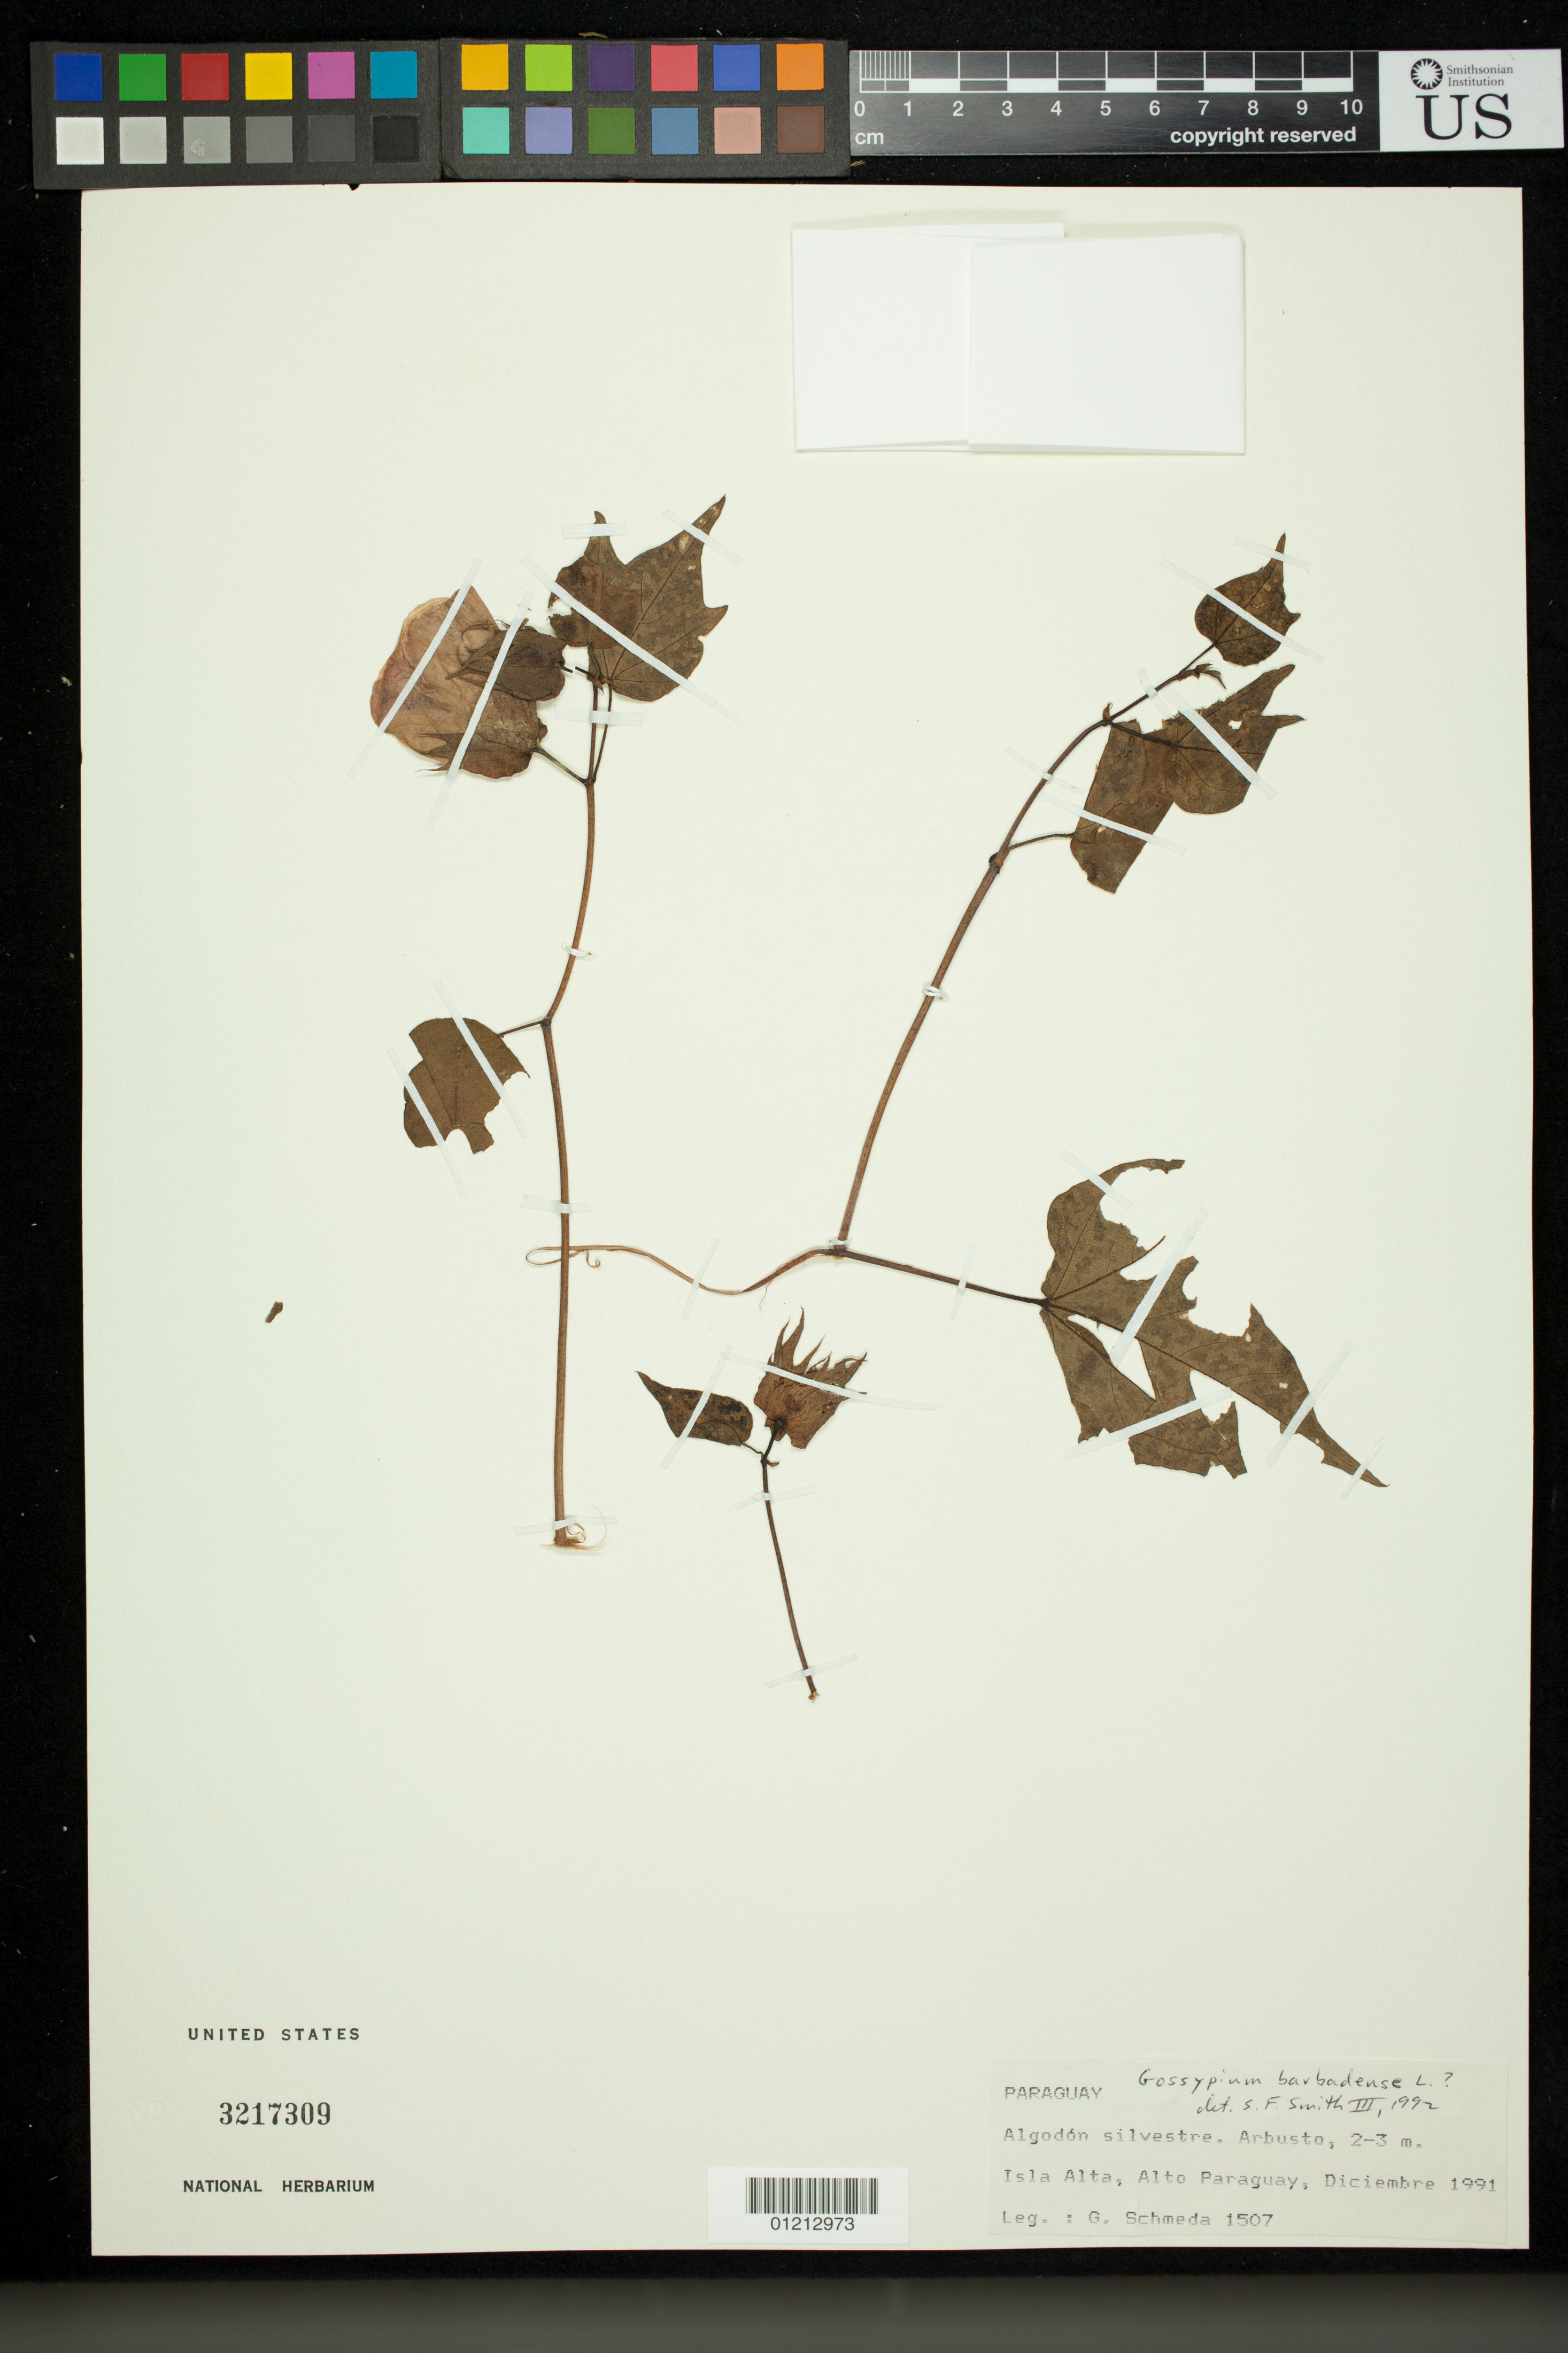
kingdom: Plantae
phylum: Tracheophyta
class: Magnoliopsida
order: Malvales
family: Malvaceae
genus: Gossypium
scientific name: Gossypium barbadense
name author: L.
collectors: G. Schmeda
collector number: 1507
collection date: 1991-12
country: Paraguay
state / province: Alto Paraná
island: Alta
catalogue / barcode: US 3217309